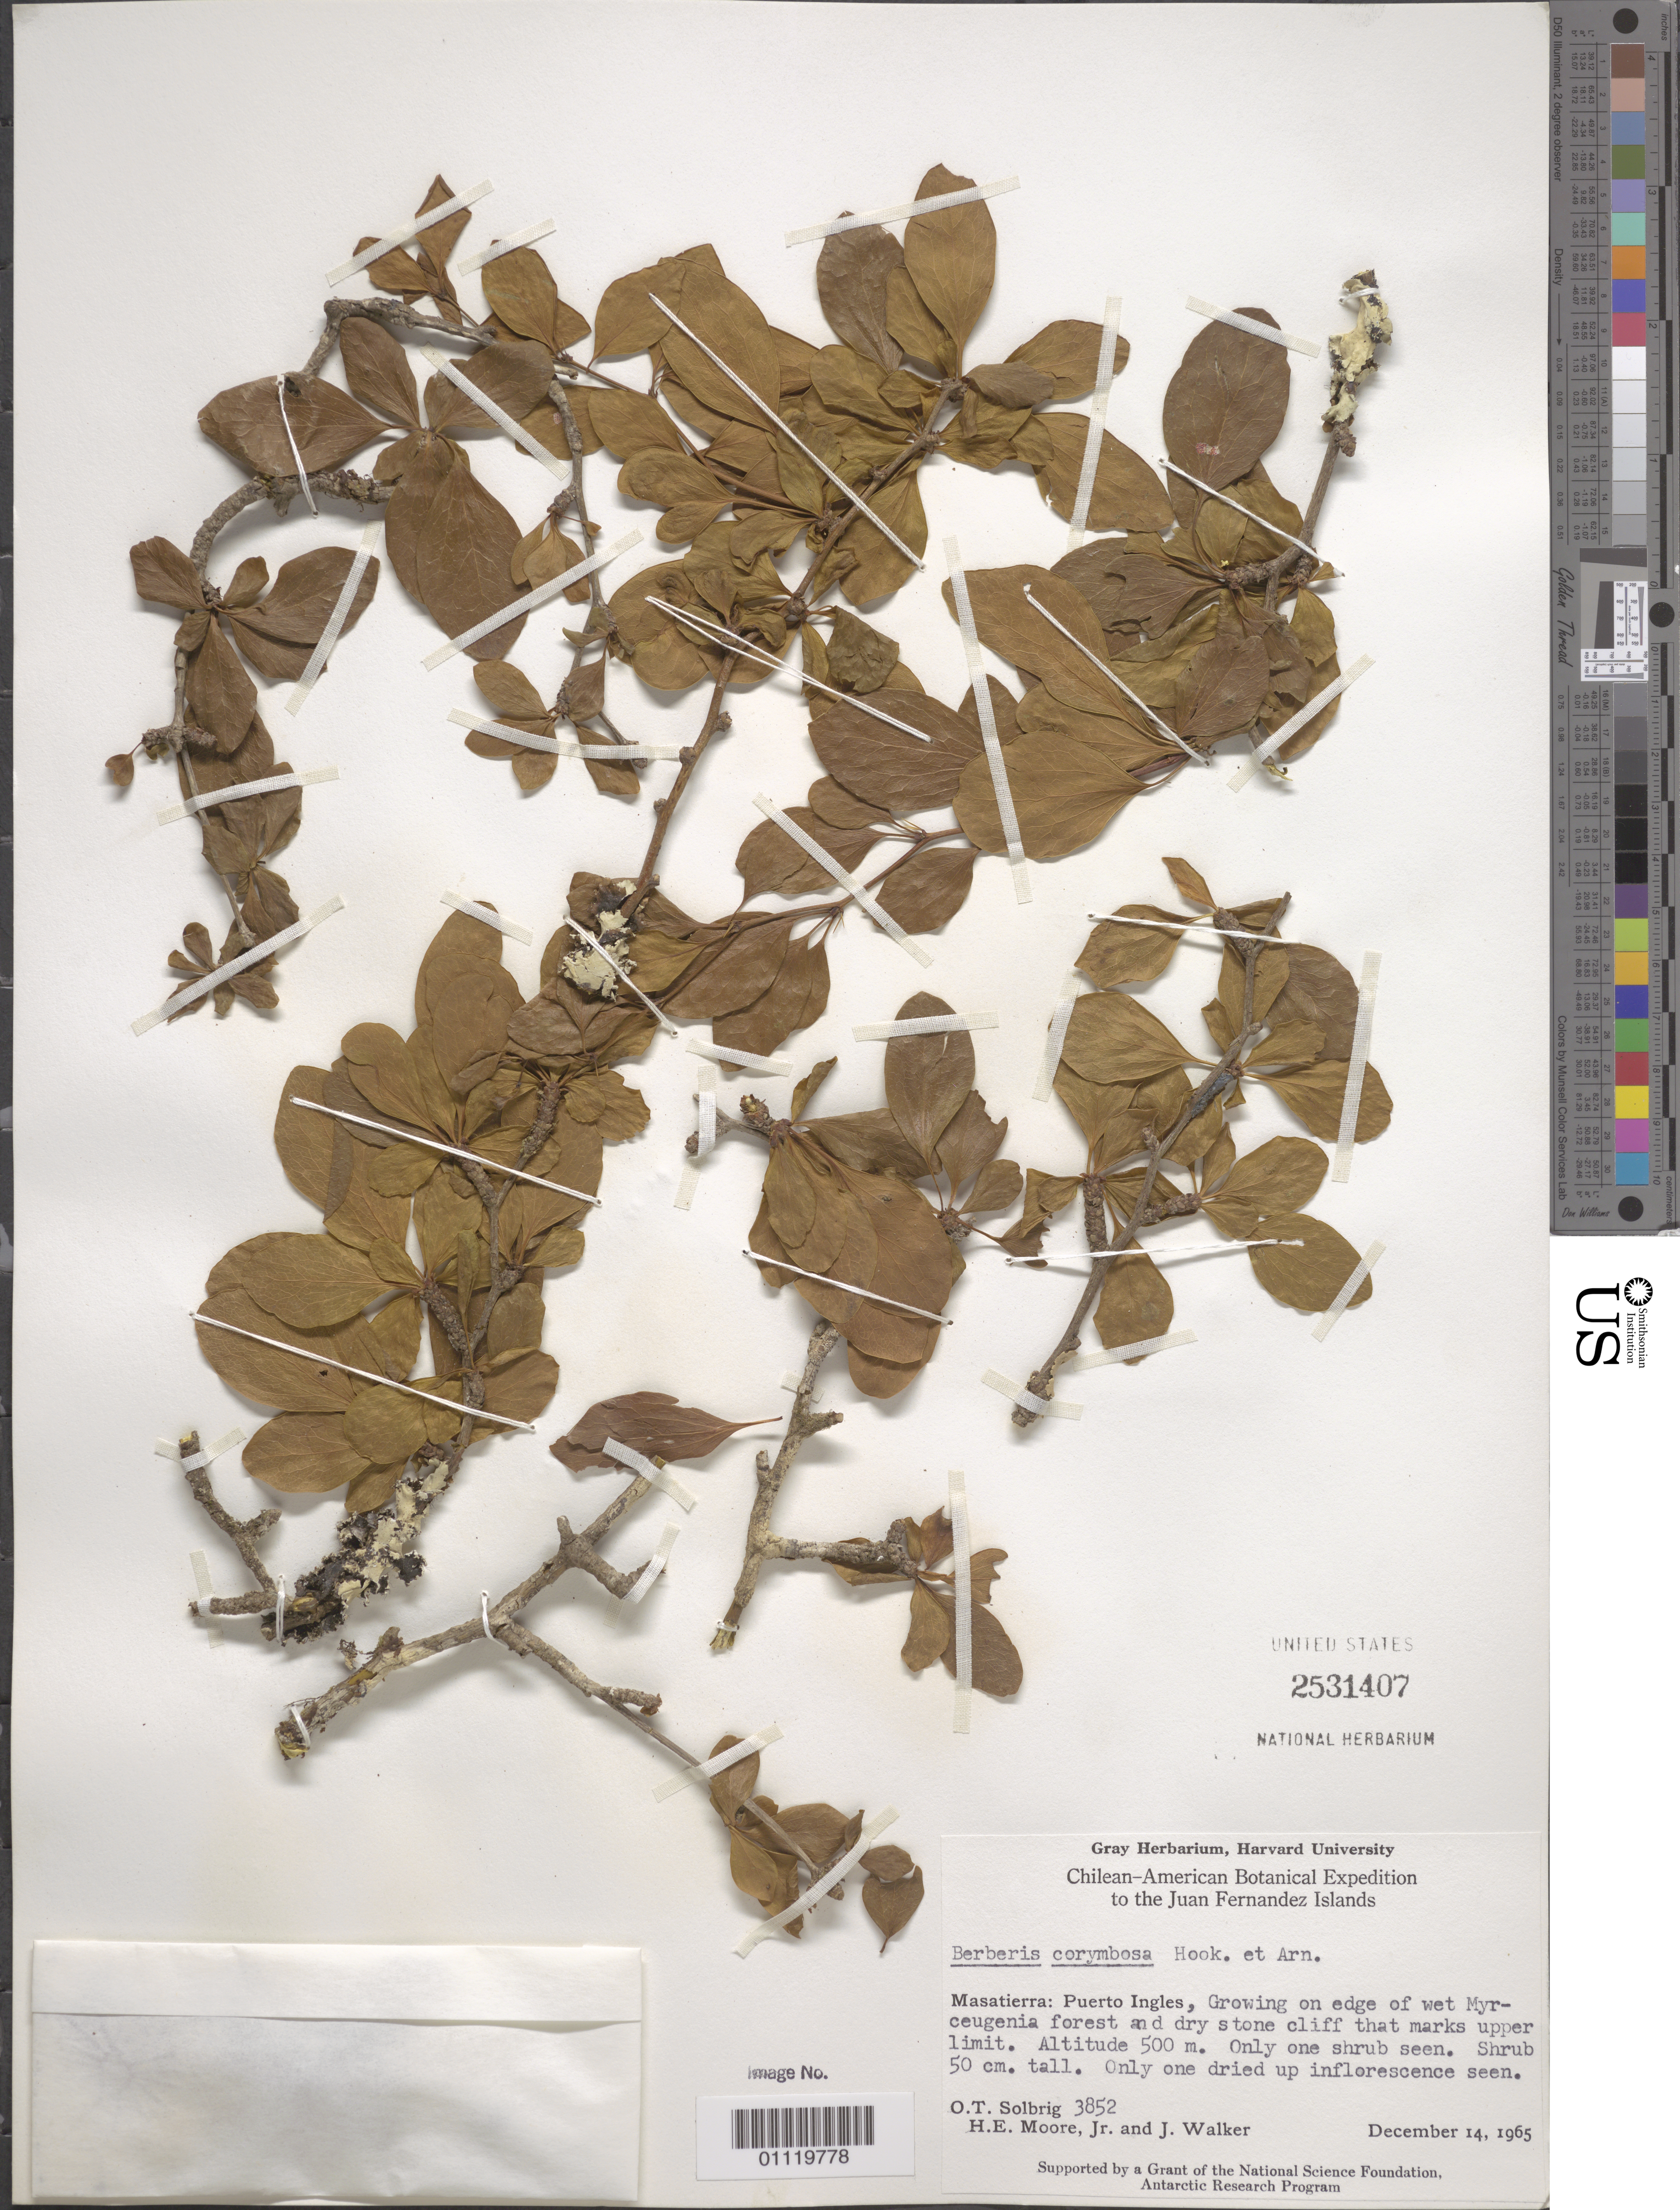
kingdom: Plantae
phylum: Tracheophyta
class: Magnoliopsida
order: Ranunculales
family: Berberidaceae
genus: Berberis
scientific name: Berberis corymbosa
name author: Hook. & Arn.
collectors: O. T. Solbrig, H. E. Moore & J. Walker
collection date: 1965-12-14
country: Chile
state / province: Valparaíso (V)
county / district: Valparaíso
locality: Mas a Tierra, Puerto Ingles, growing on edge of wet Myrceugenia forest and dry stone cliff that marks upper limit.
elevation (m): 500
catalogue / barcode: US 2531407